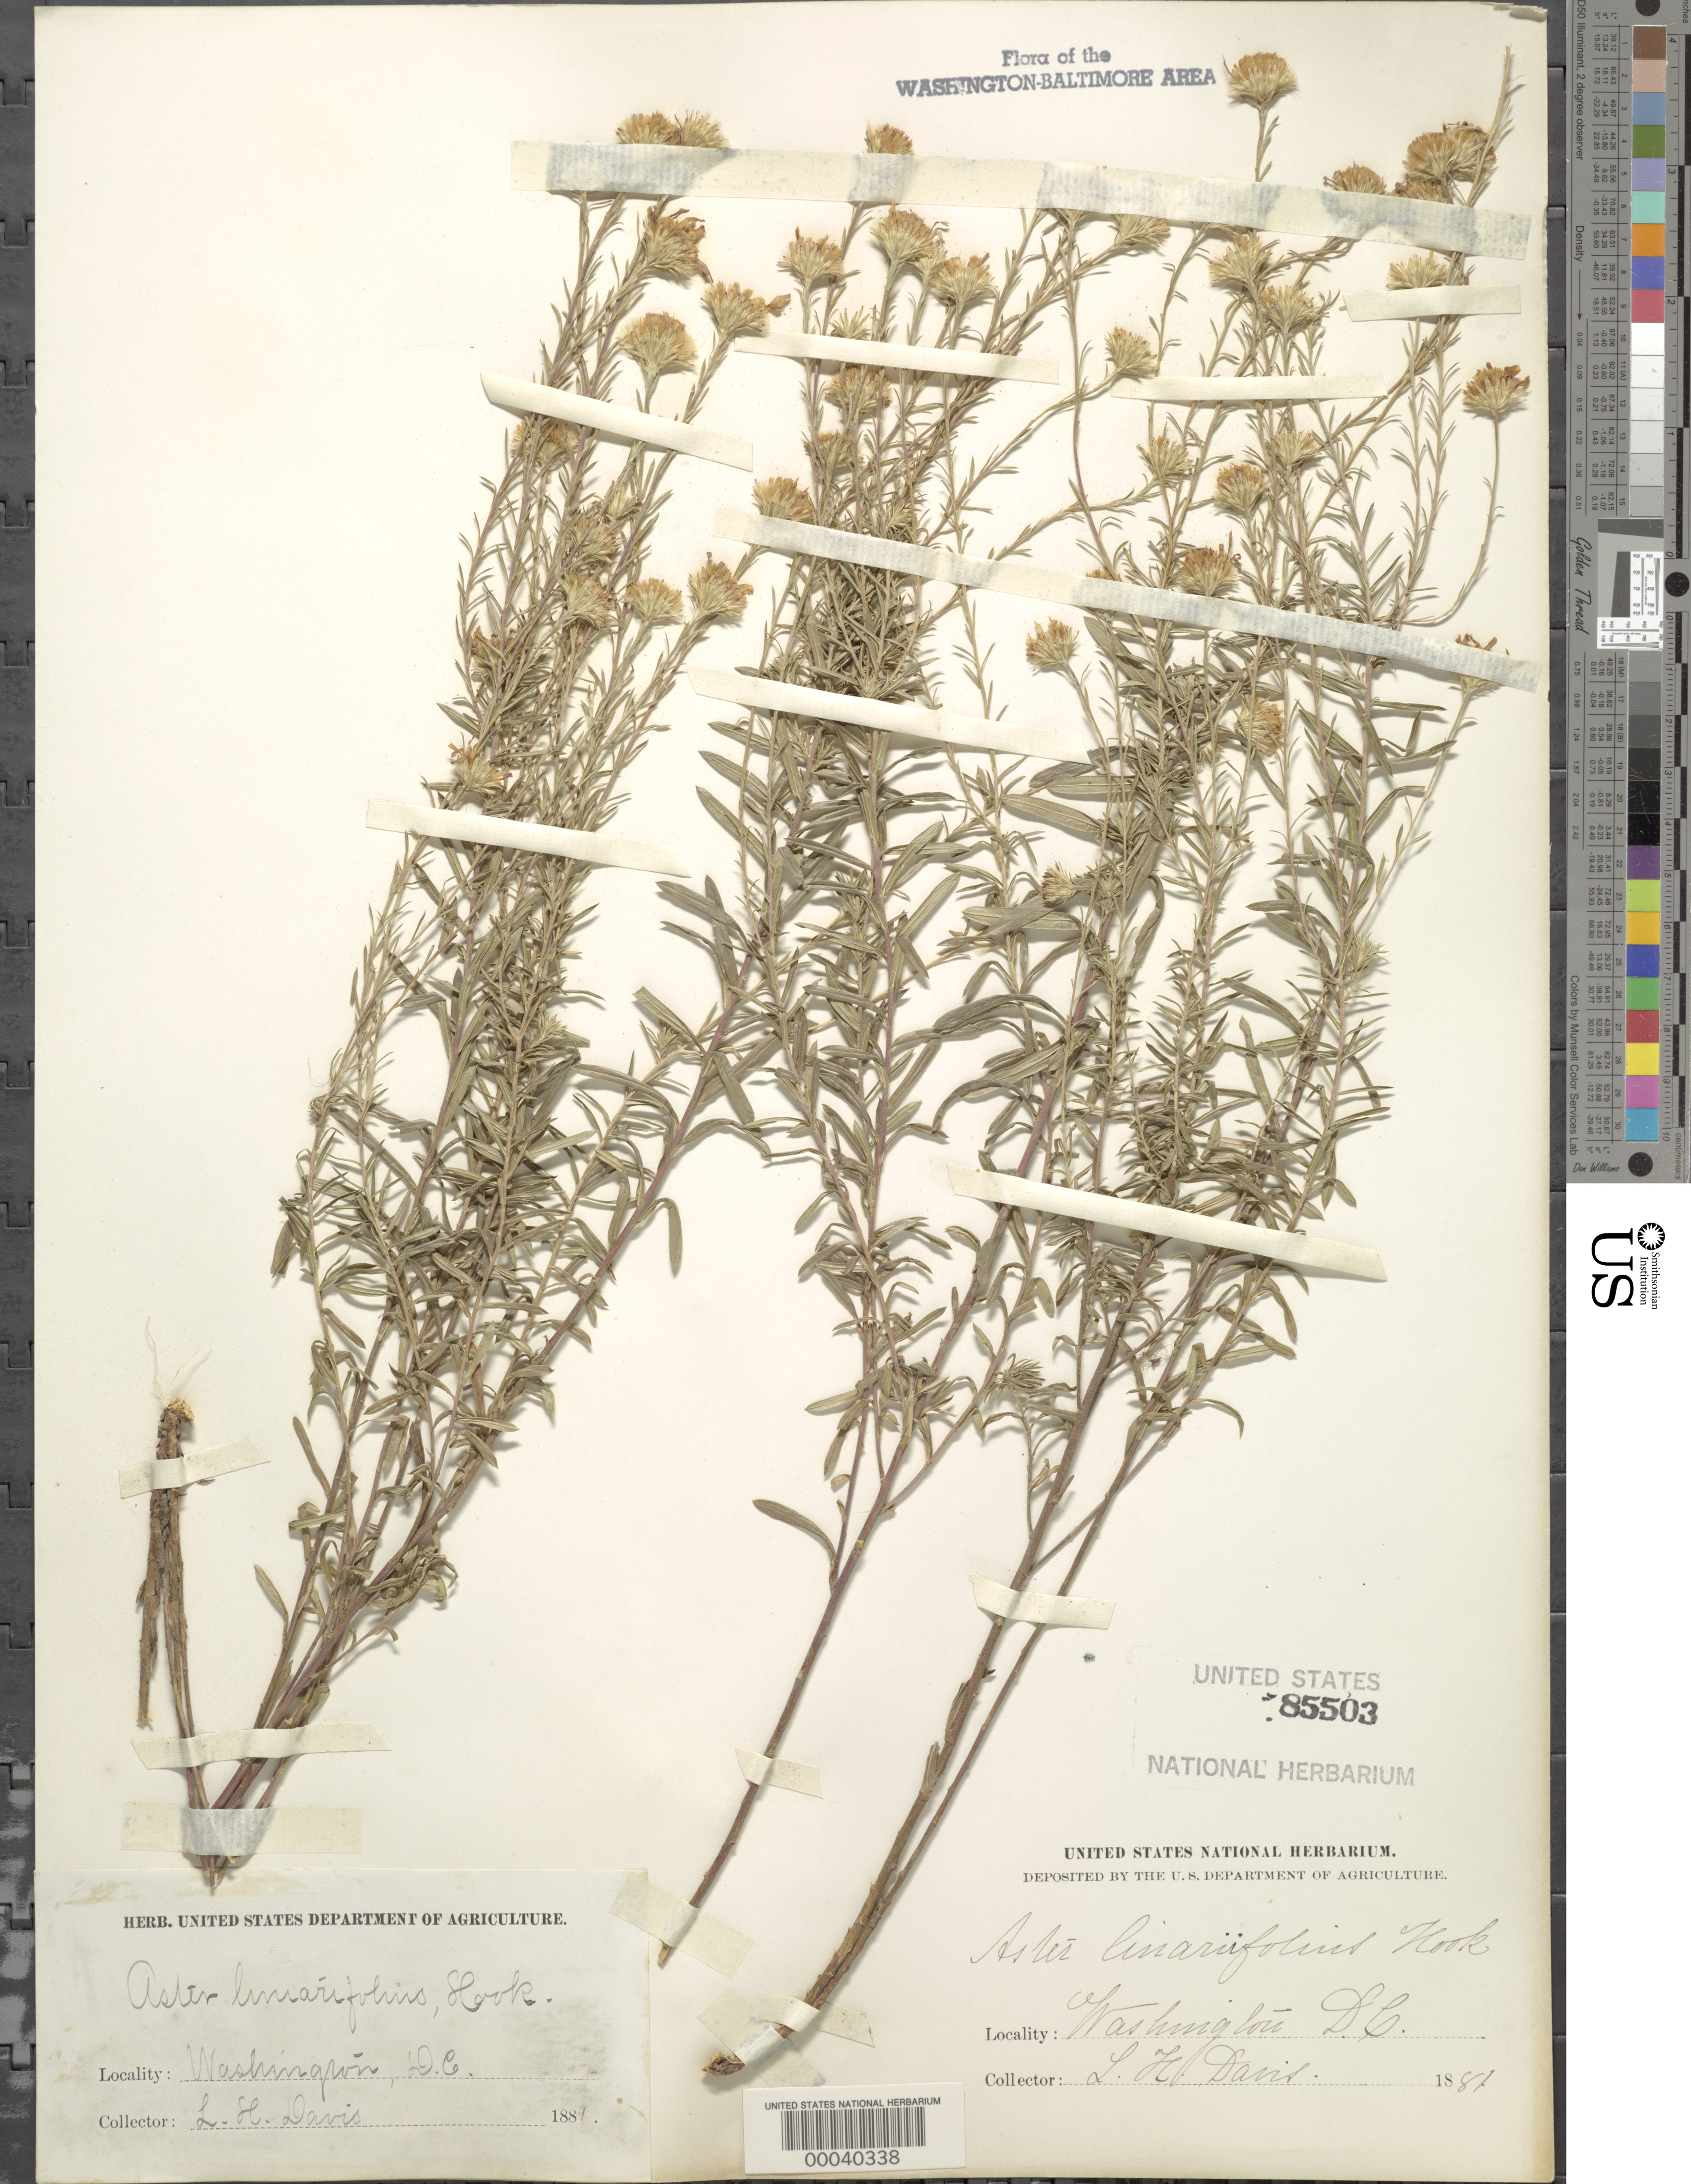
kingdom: Plantae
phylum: Tracheophyta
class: Magnoliopsida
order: Asterales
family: Asteraceae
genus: Ionactis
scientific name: Ionactis linariifolia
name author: (L.) Greene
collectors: L. Davis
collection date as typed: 1881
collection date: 1881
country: United States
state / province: District of Columbia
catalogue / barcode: US 85503